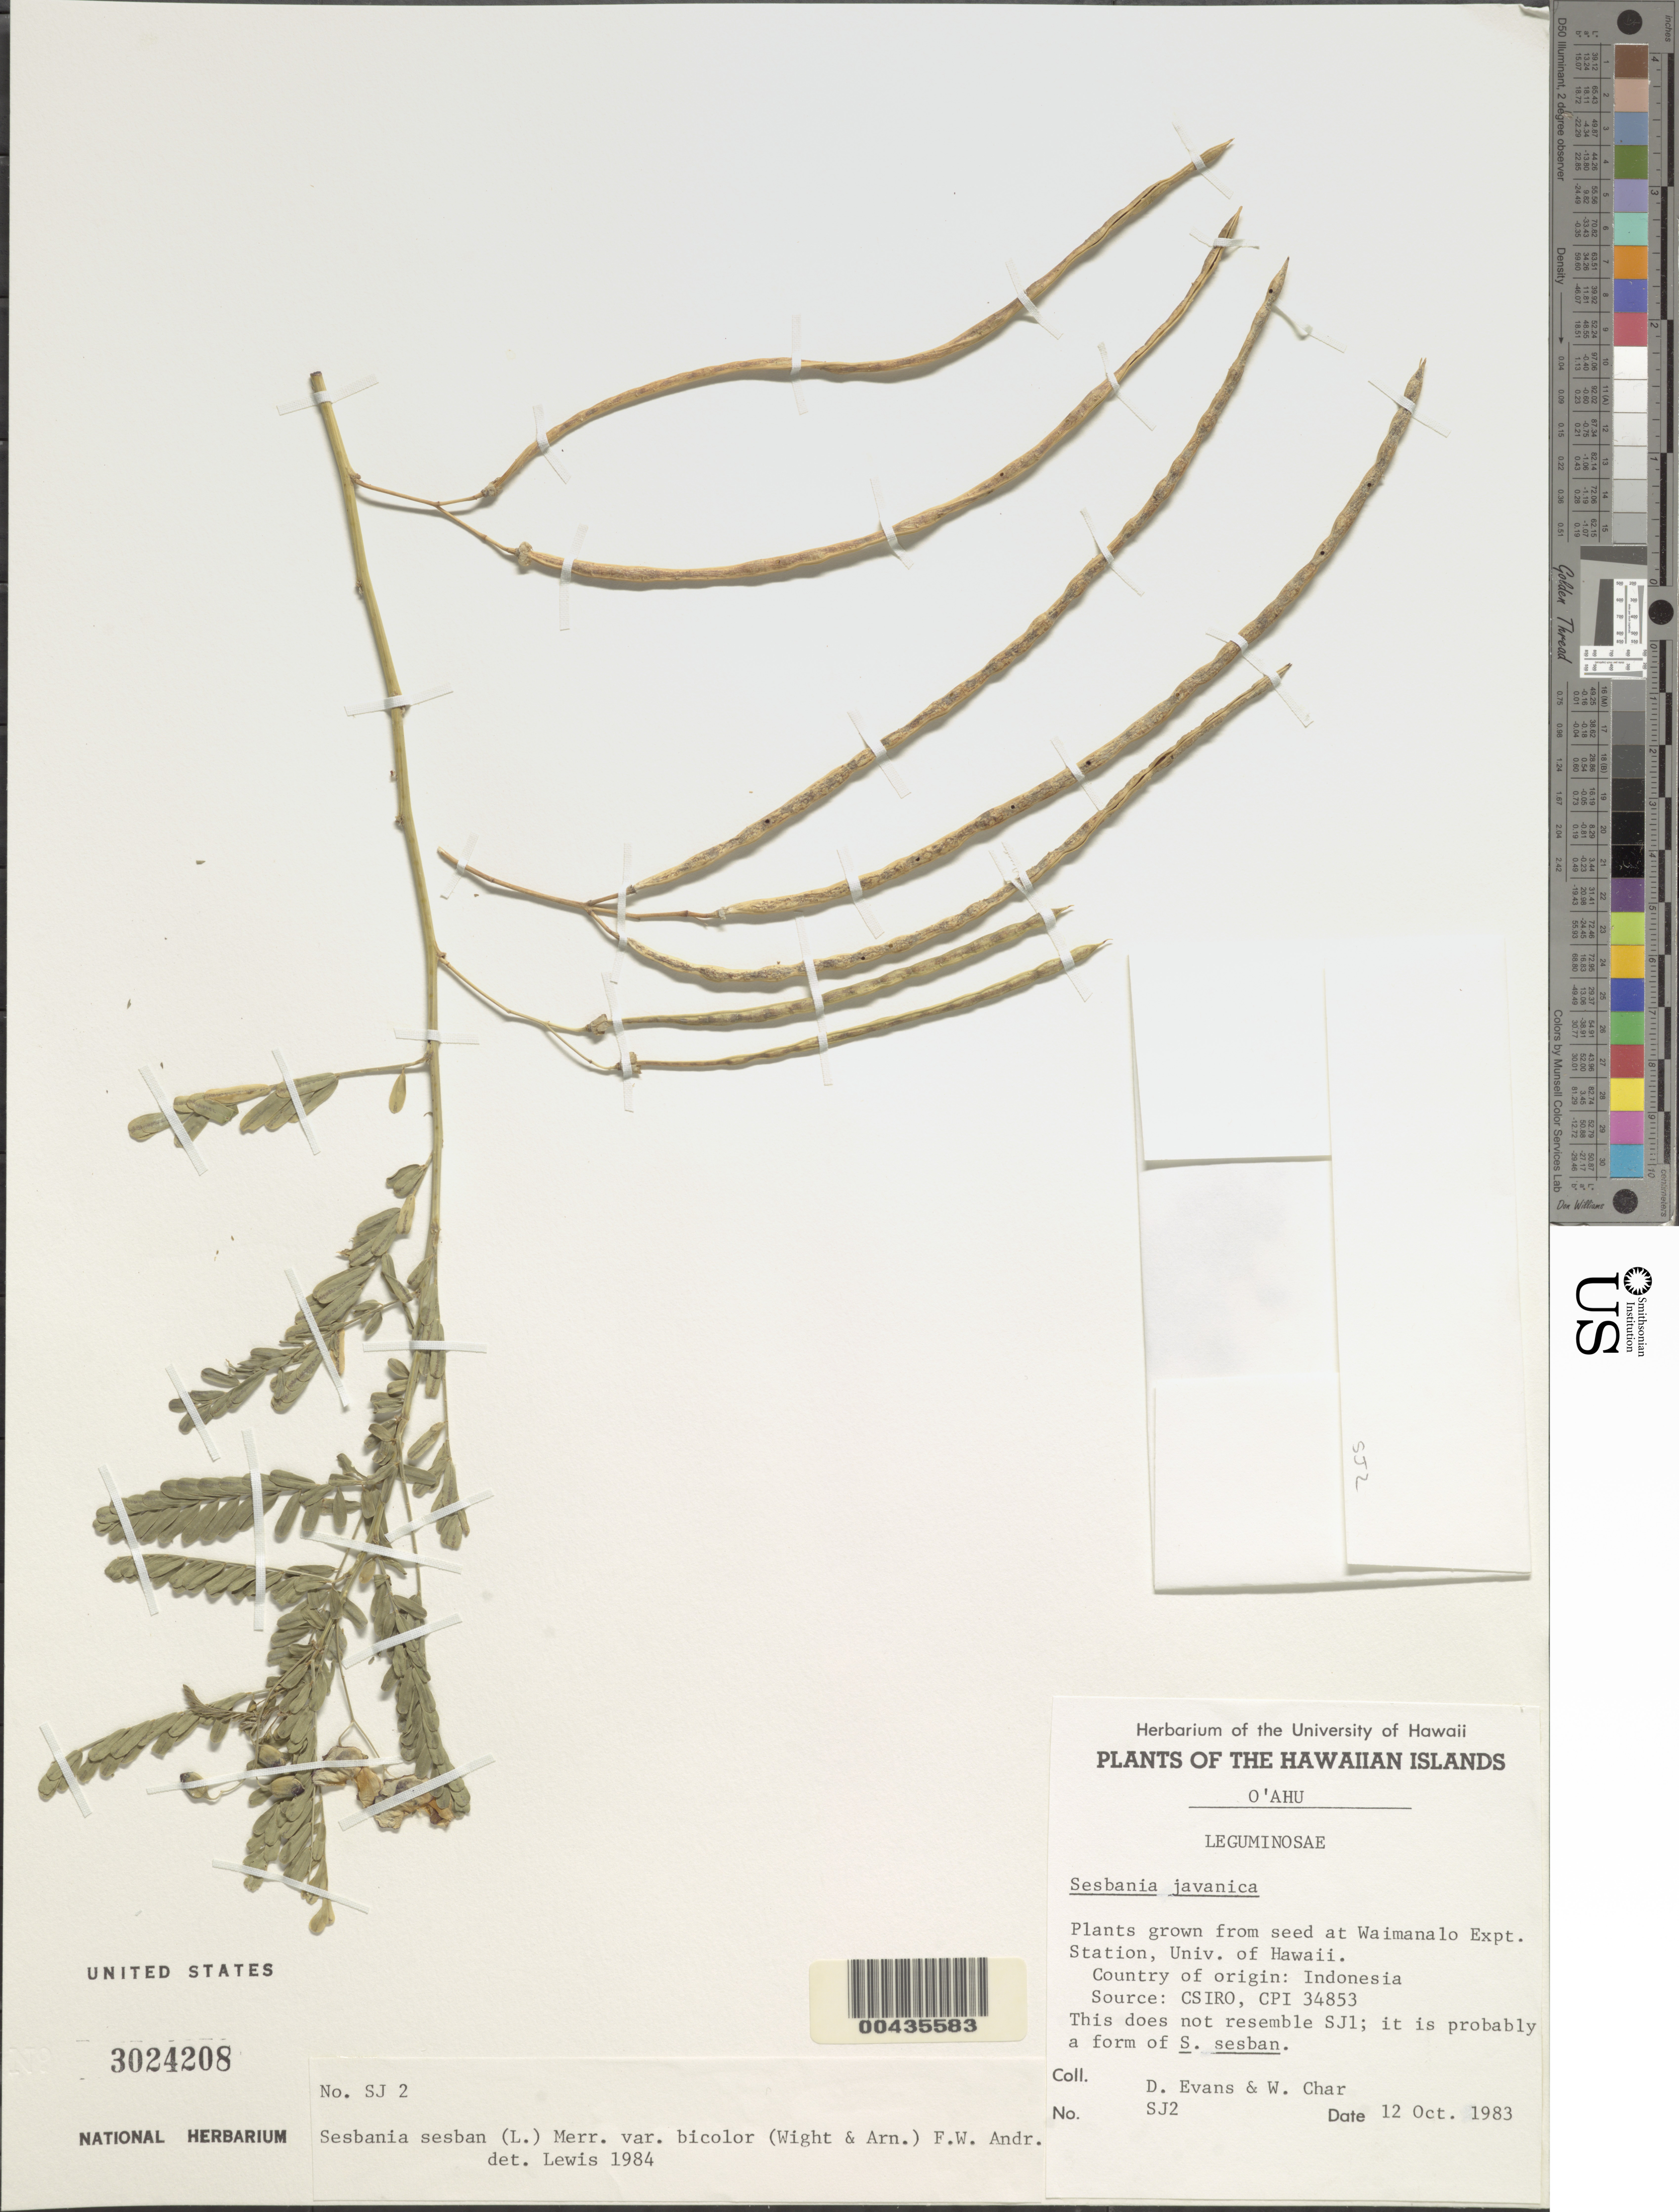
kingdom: Plantae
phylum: Tracheophyta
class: Magnoliopsida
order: Fabales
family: Fabaceae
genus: Sesbania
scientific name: Sesbania sesban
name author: (L.) Merr.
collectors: D. Evans & W. Char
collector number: SJ2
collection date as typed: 12 Oct 1983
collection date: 1983-10-12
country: United States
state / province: Hawaii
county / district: Honolulu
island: Oahu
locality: Waimanalo Expt. Station, Univ. of Hawaii. Origin: Indonesia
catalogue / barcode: US 3024208